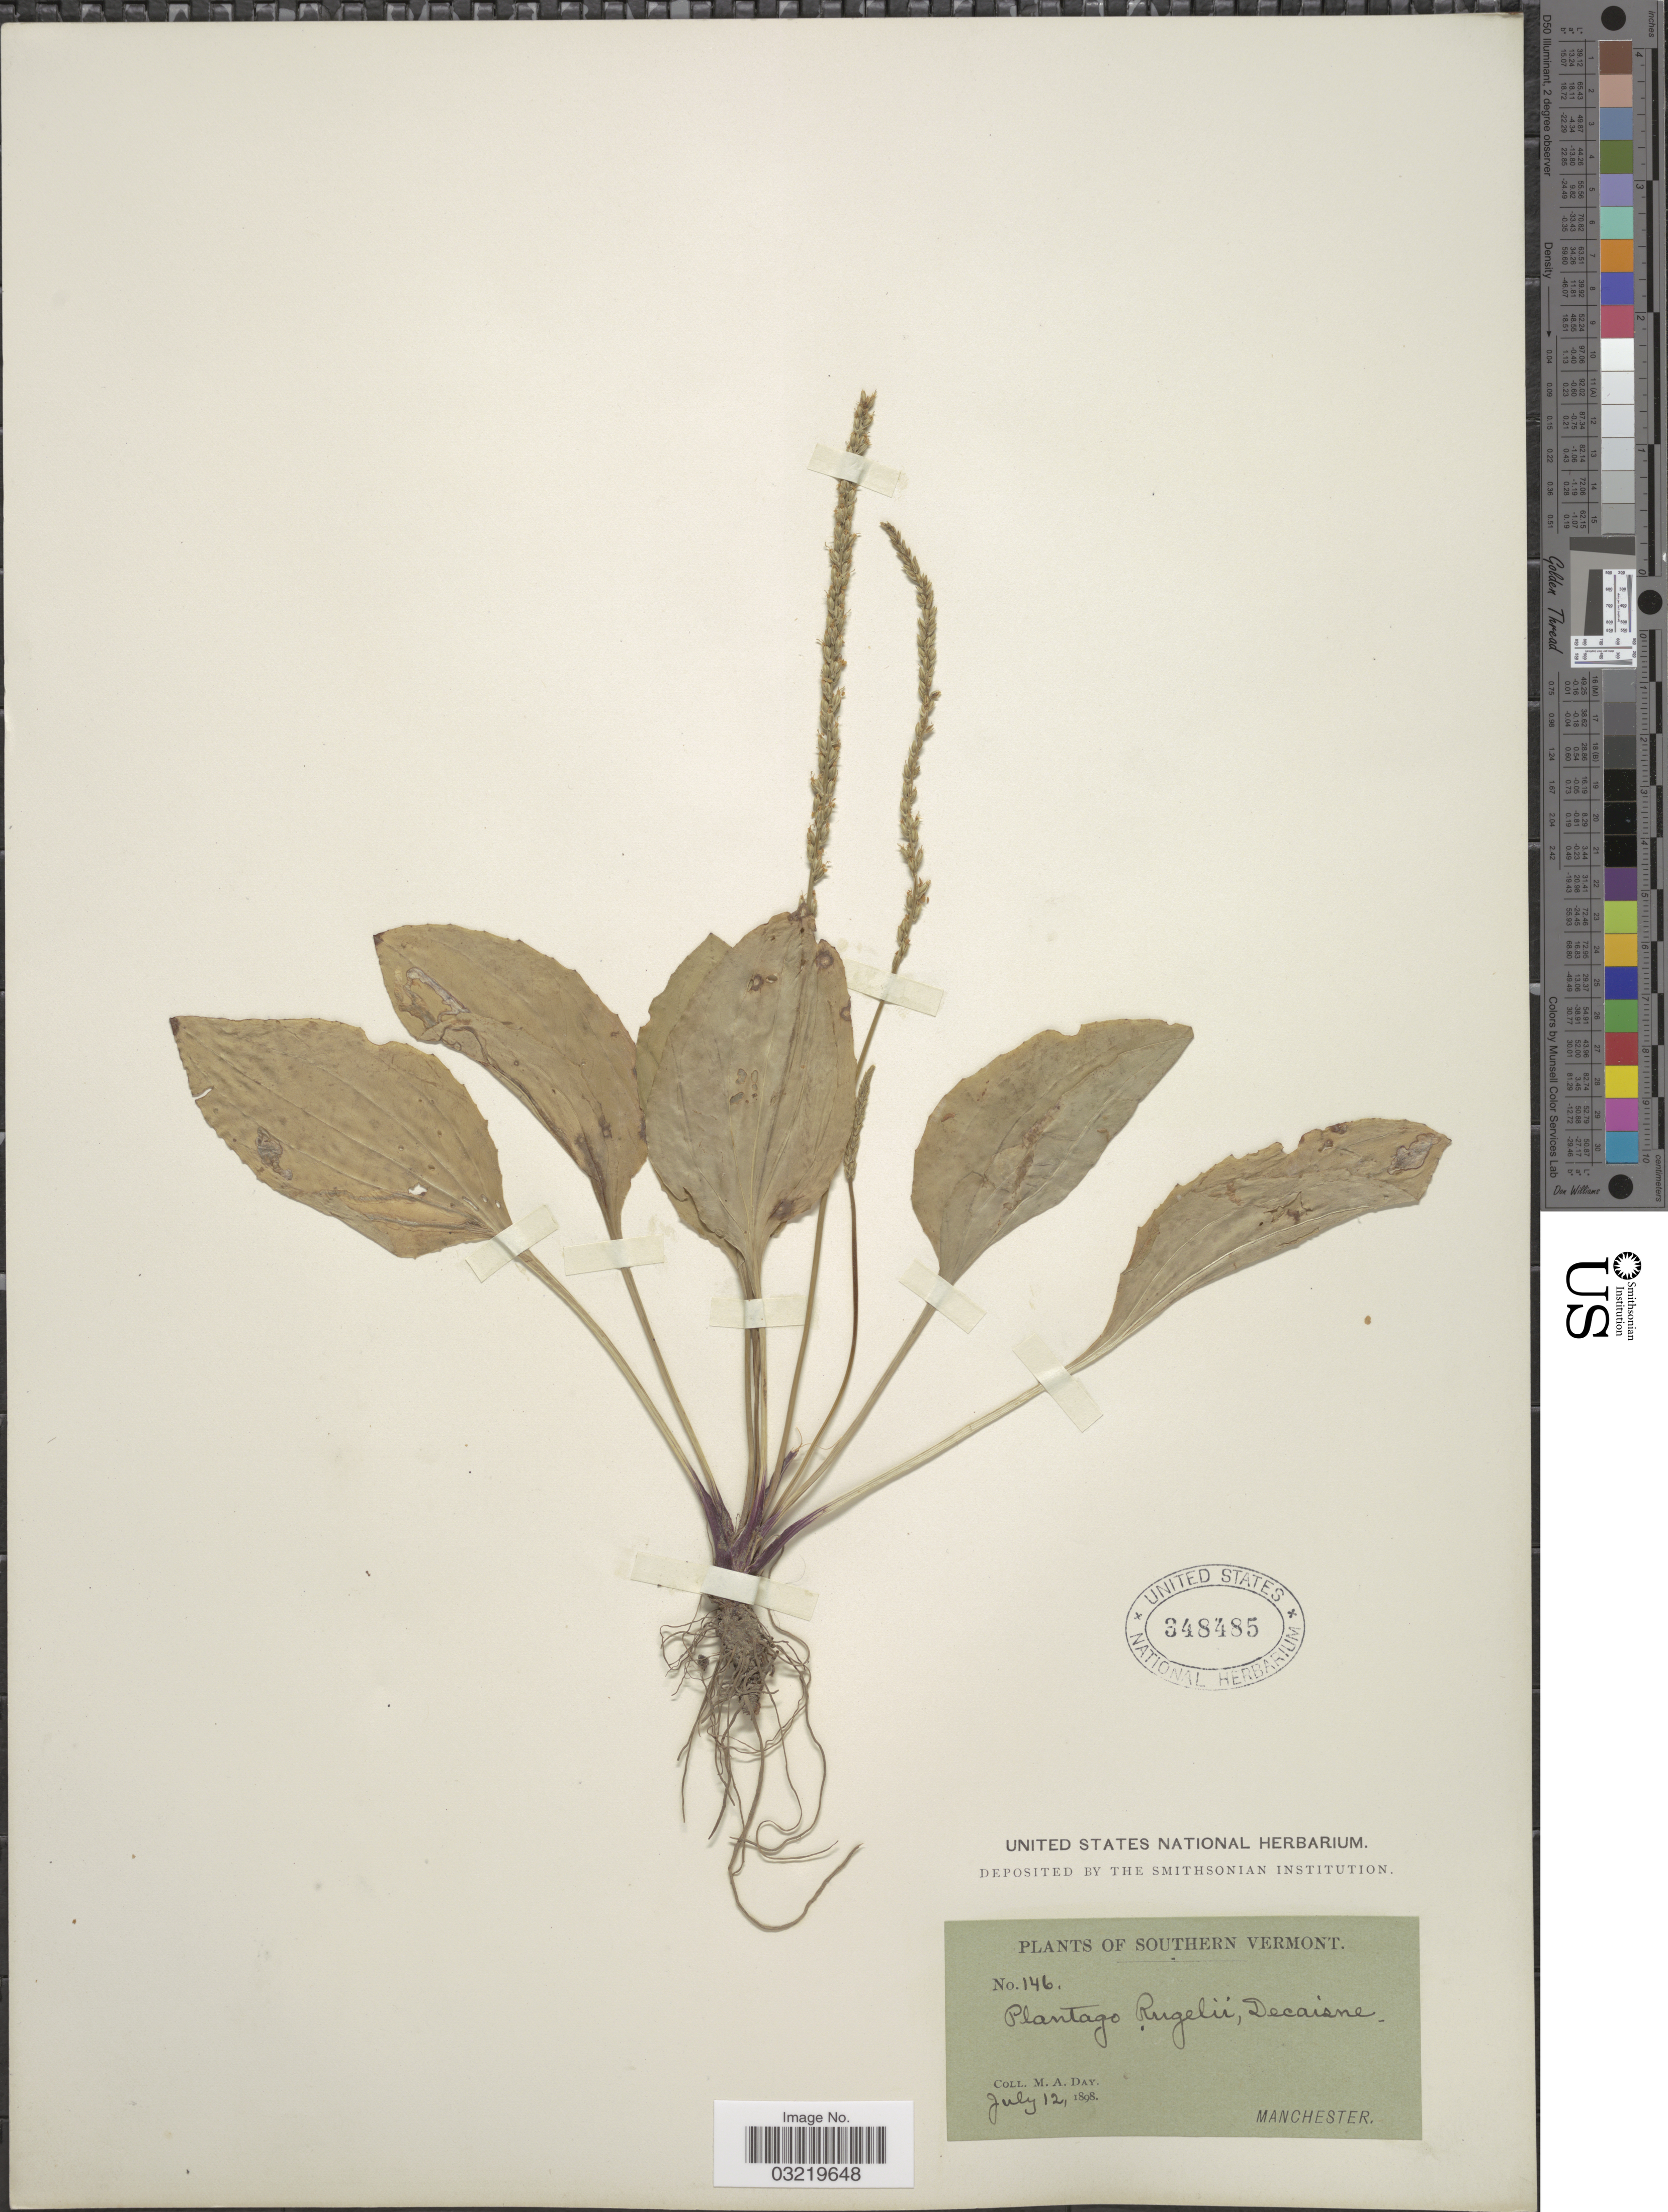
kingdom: Plantae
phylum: Tracheophyta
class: Magnoliopsida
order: Lamiales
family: Plantaginaceae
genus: Plantago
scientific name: Plantago rugelii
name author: Decne.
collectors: M. Day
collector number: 146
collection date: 1898-07-12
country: United States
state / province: Vermont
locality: Southern Vermont. Manchester.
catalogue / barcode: US 348485